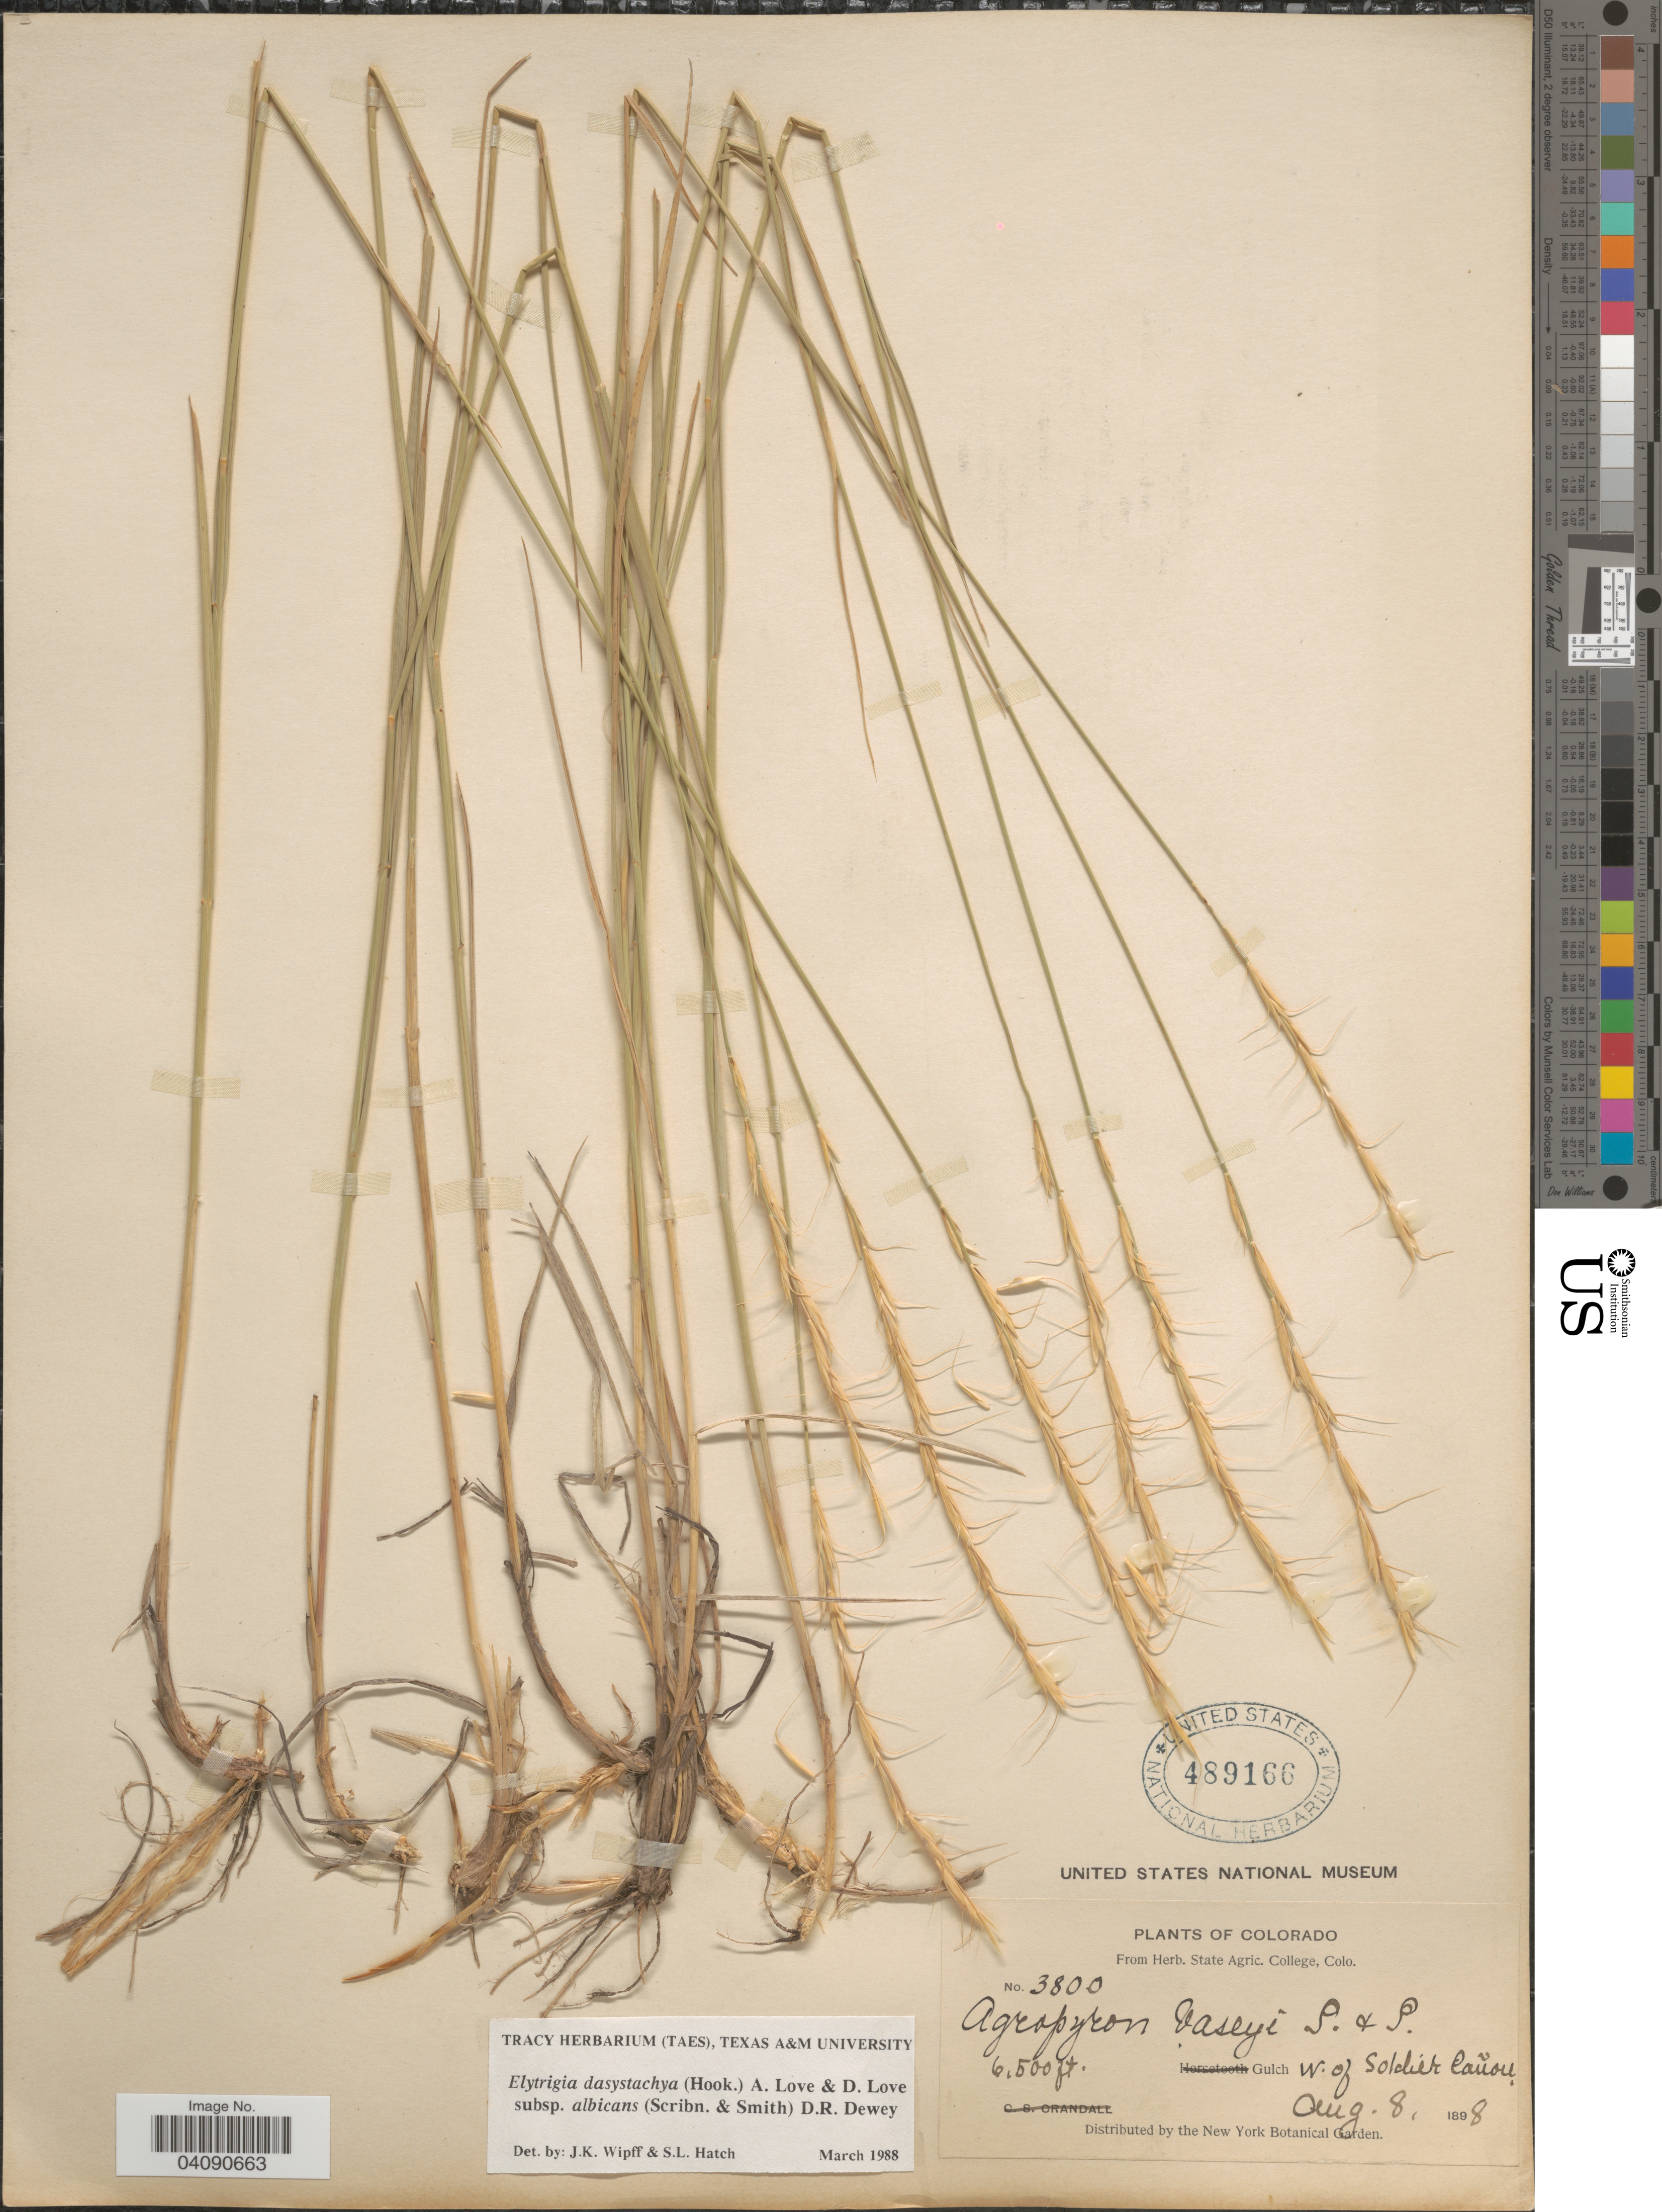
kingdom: Plantae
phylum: Tracheophyta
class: Liliopsida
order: Poales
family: Poaceae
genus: Elymus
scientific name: Elymus albicans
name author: (Scribn. & J.G. Sm.) Á. Löve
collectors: ex herb. State Agric. College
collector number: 3800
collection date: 1898-08-08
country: United States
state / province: Colorado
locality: Gulch W. of Soldier Cañon.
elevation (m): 1981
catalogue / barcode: US 489166